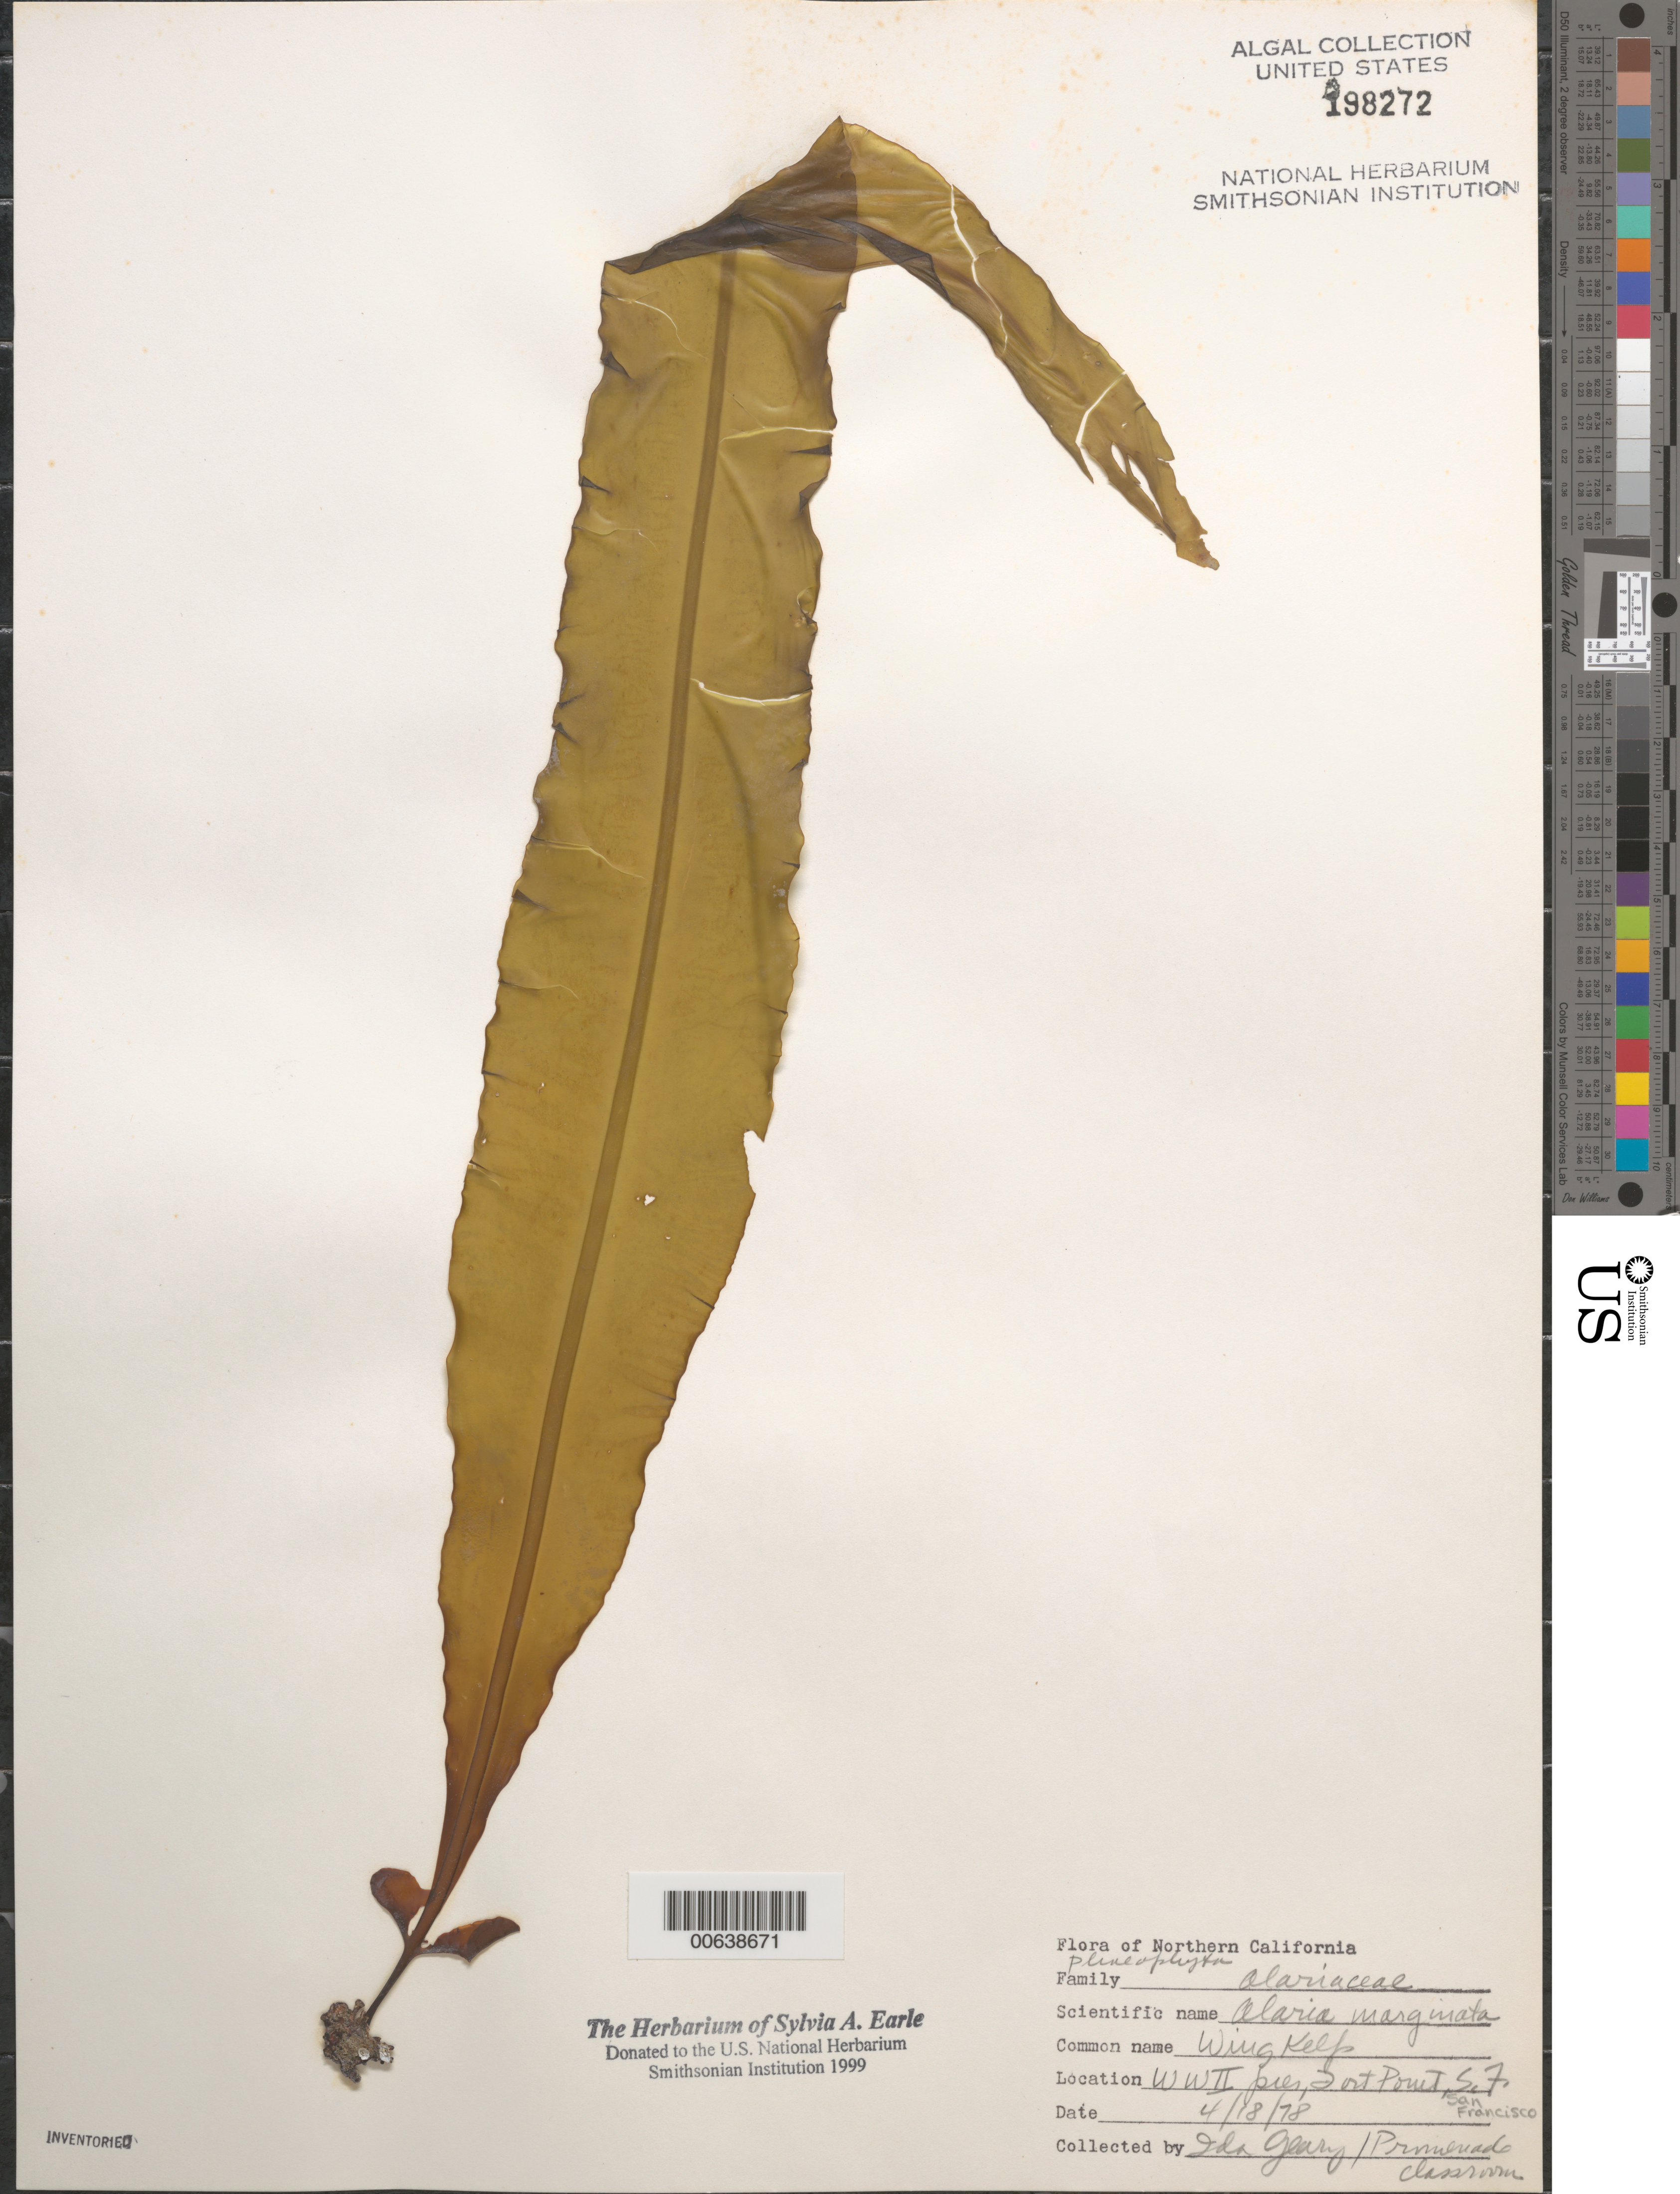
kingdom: Chromista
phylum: Ochrophyta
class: Phaeophyceae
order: Laminariales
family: Alariaceae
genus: Alaria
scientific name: Alaria marginata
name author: Ruiz & Pav.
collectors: I. Geary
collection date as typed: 18 Apr 1978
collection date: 1978-04-18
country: United States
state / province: California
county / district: San Francisco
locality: San Francisco, Fort Point, World War II Pier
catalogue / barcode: US 198272